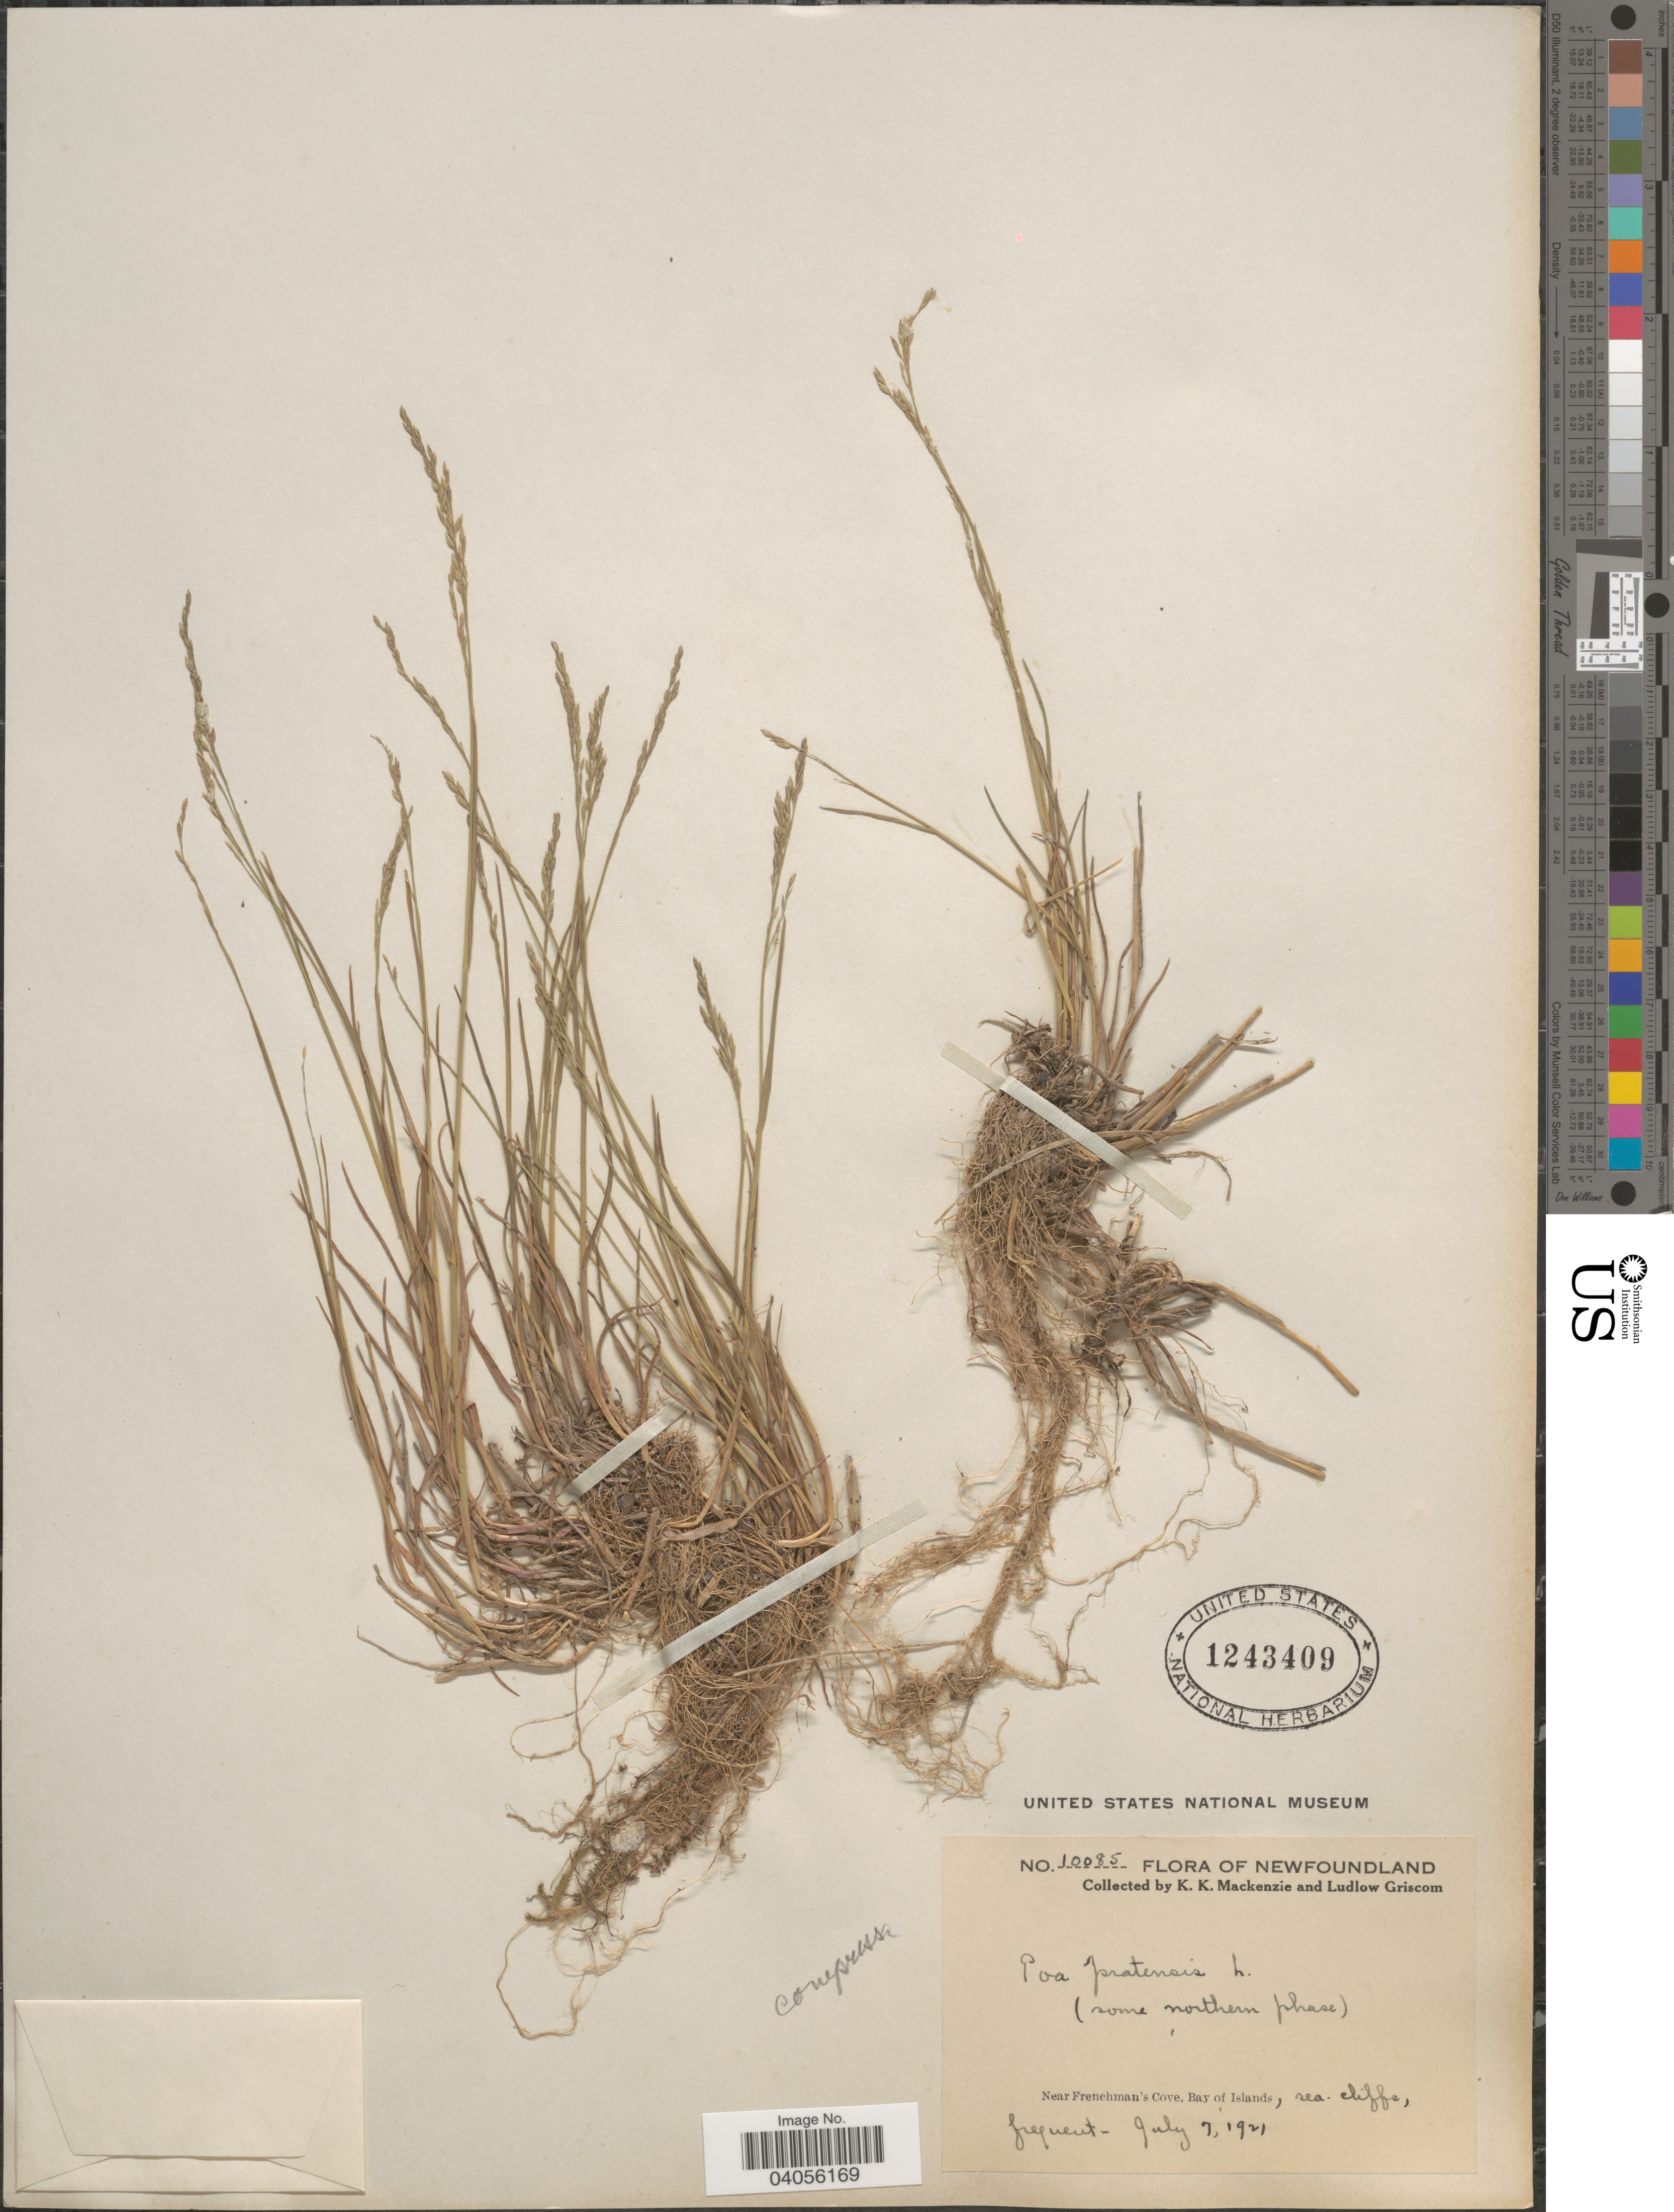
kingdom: Plantae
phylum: Tracheophyta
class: Liliopsida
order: Poales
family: Poaceae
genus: Poa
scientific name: Poa compressa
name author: L.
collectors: K. K. Mackenzie & L. Griscom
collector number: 10085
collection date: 1921-07-07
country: Canada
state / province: Newfoundland and Labrador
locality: Near Frenchman's Cove, Bay of Islands.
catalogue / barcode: US 1243409